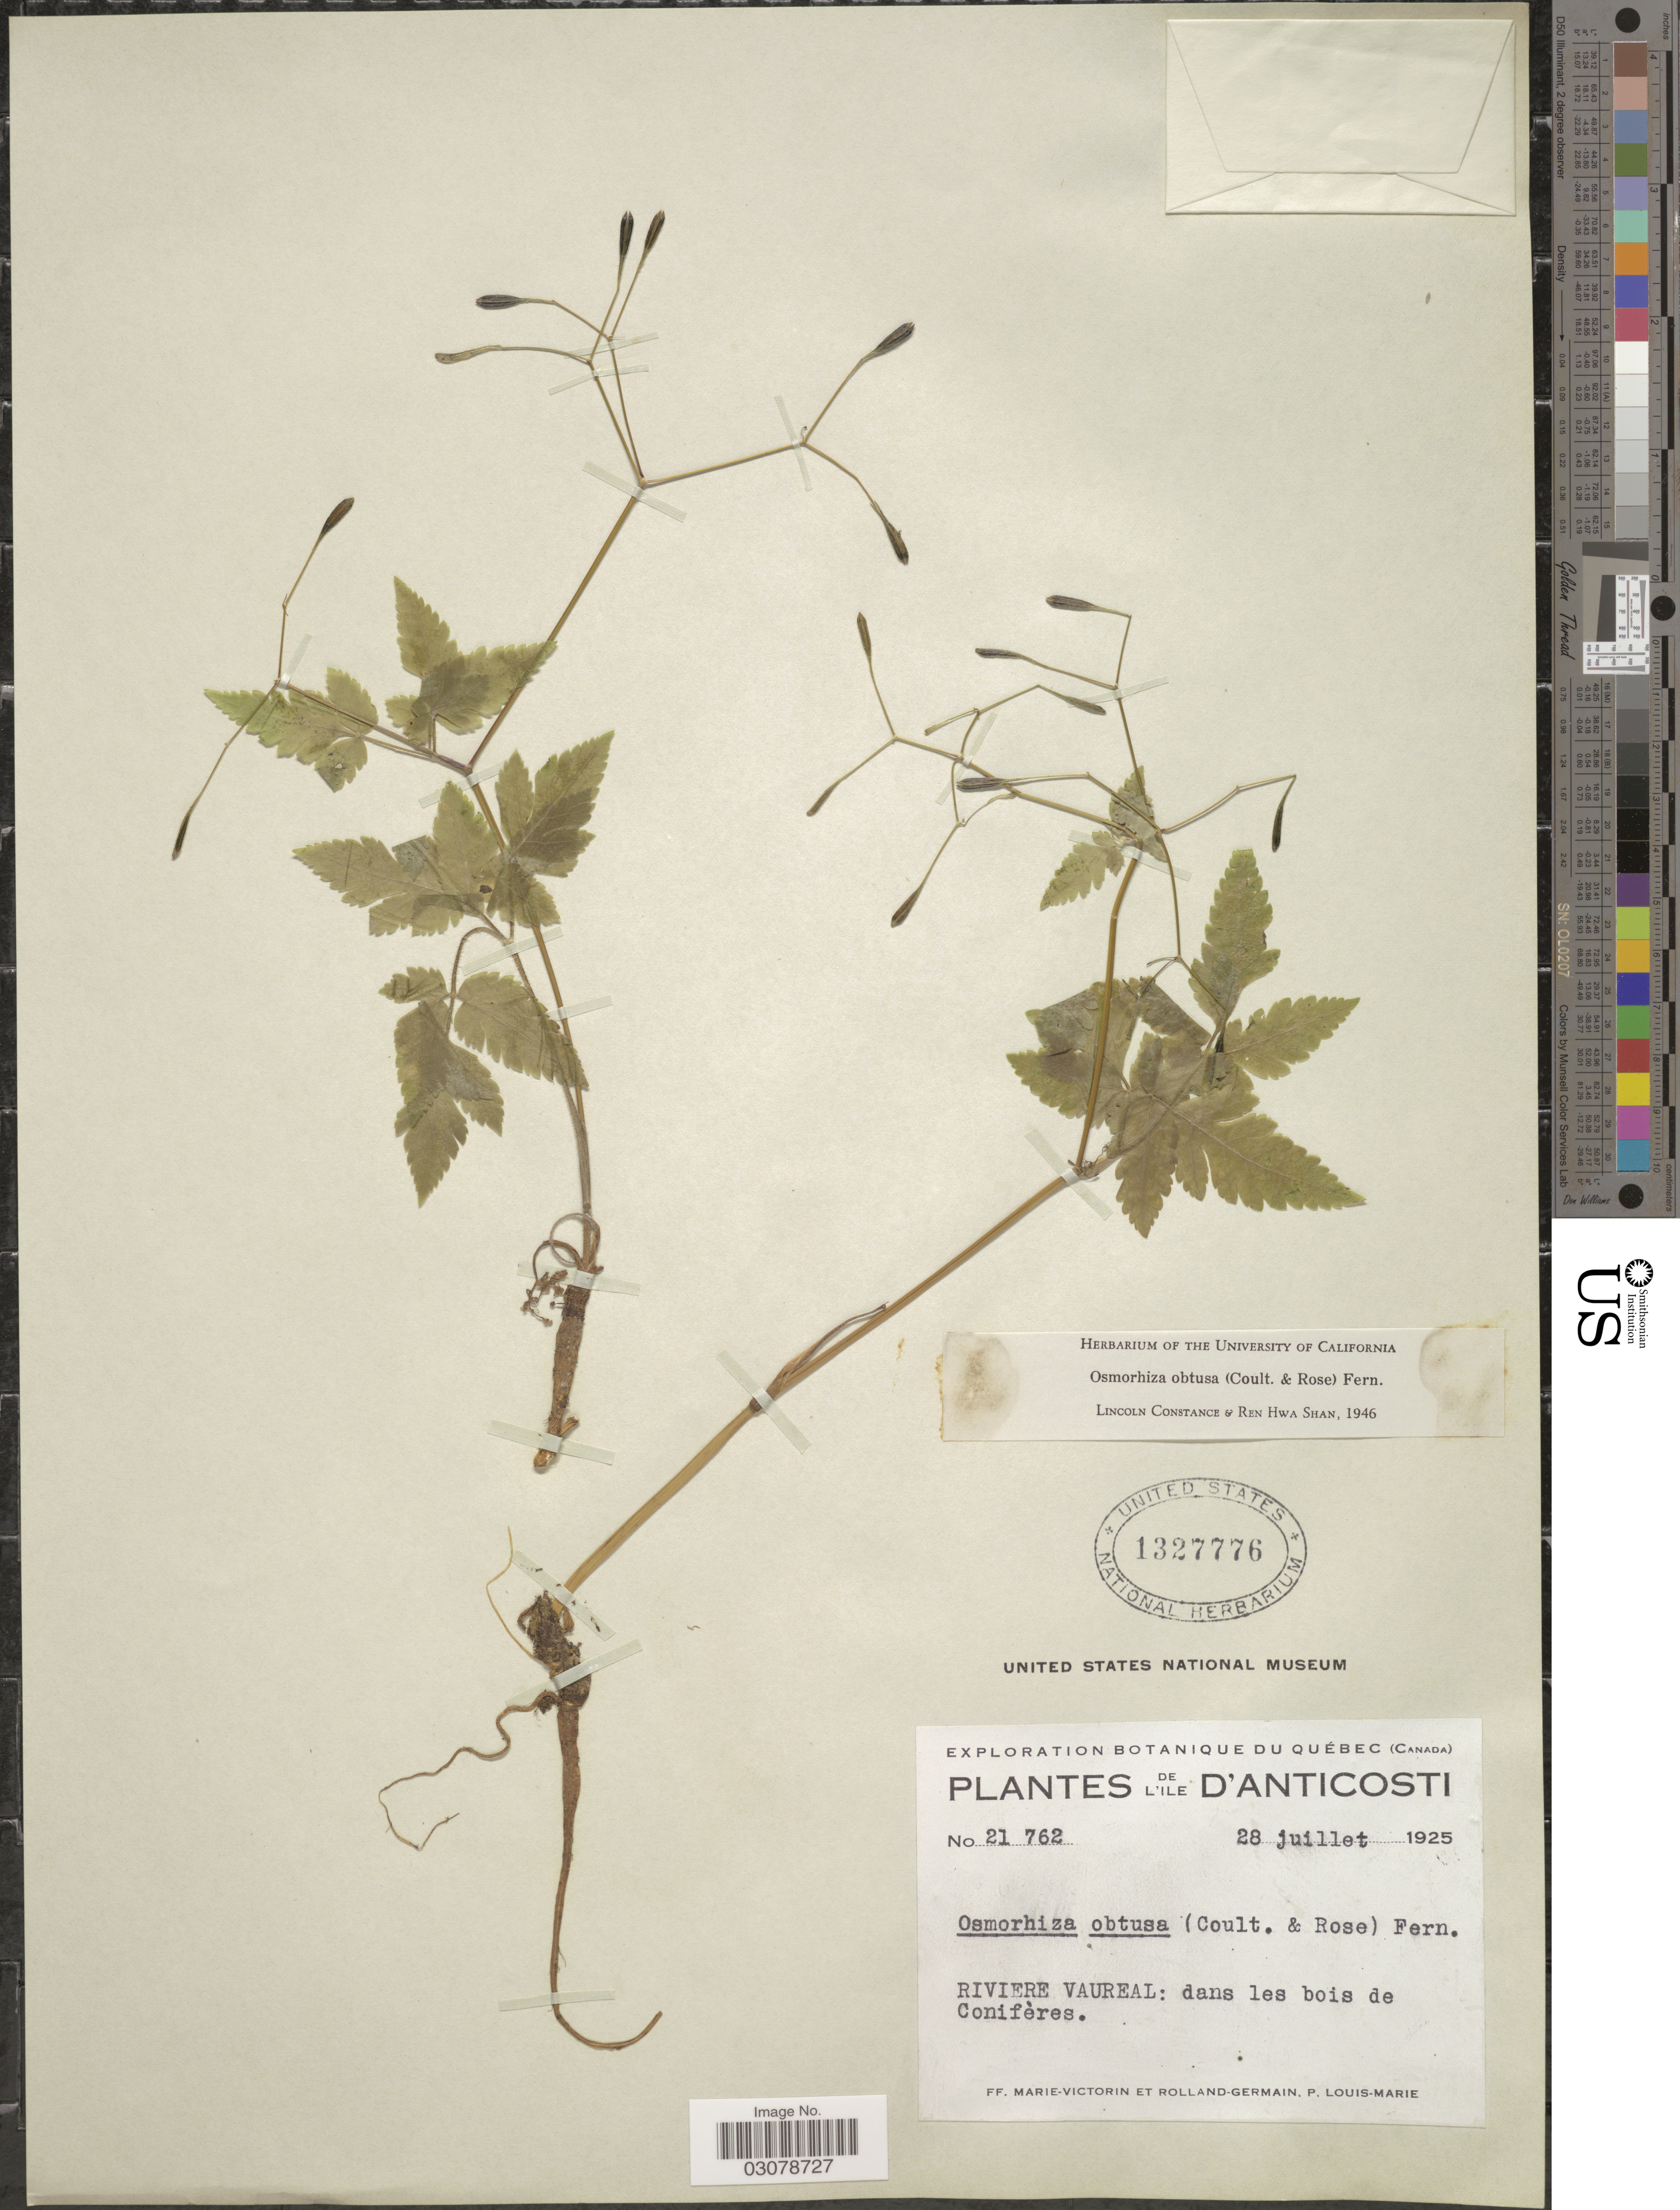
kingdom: Plantae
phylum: Tracheophyta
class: Magnoliopsida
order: Apiales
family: Apiaceae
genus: Osmorhiza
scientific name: Osmorhiza obtusa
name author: (J.M. Coult. & Rose) Fernald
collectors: F. Marie-Victorin, Rolland-Germain & L.-M. LaLonde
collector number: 21762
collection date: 1925-07-28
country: Canada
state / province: Quebec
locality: De L'Ile, D'Anticosti, Riviere Vaureal: dans les bois de Conifères.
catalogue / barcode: US 1327776